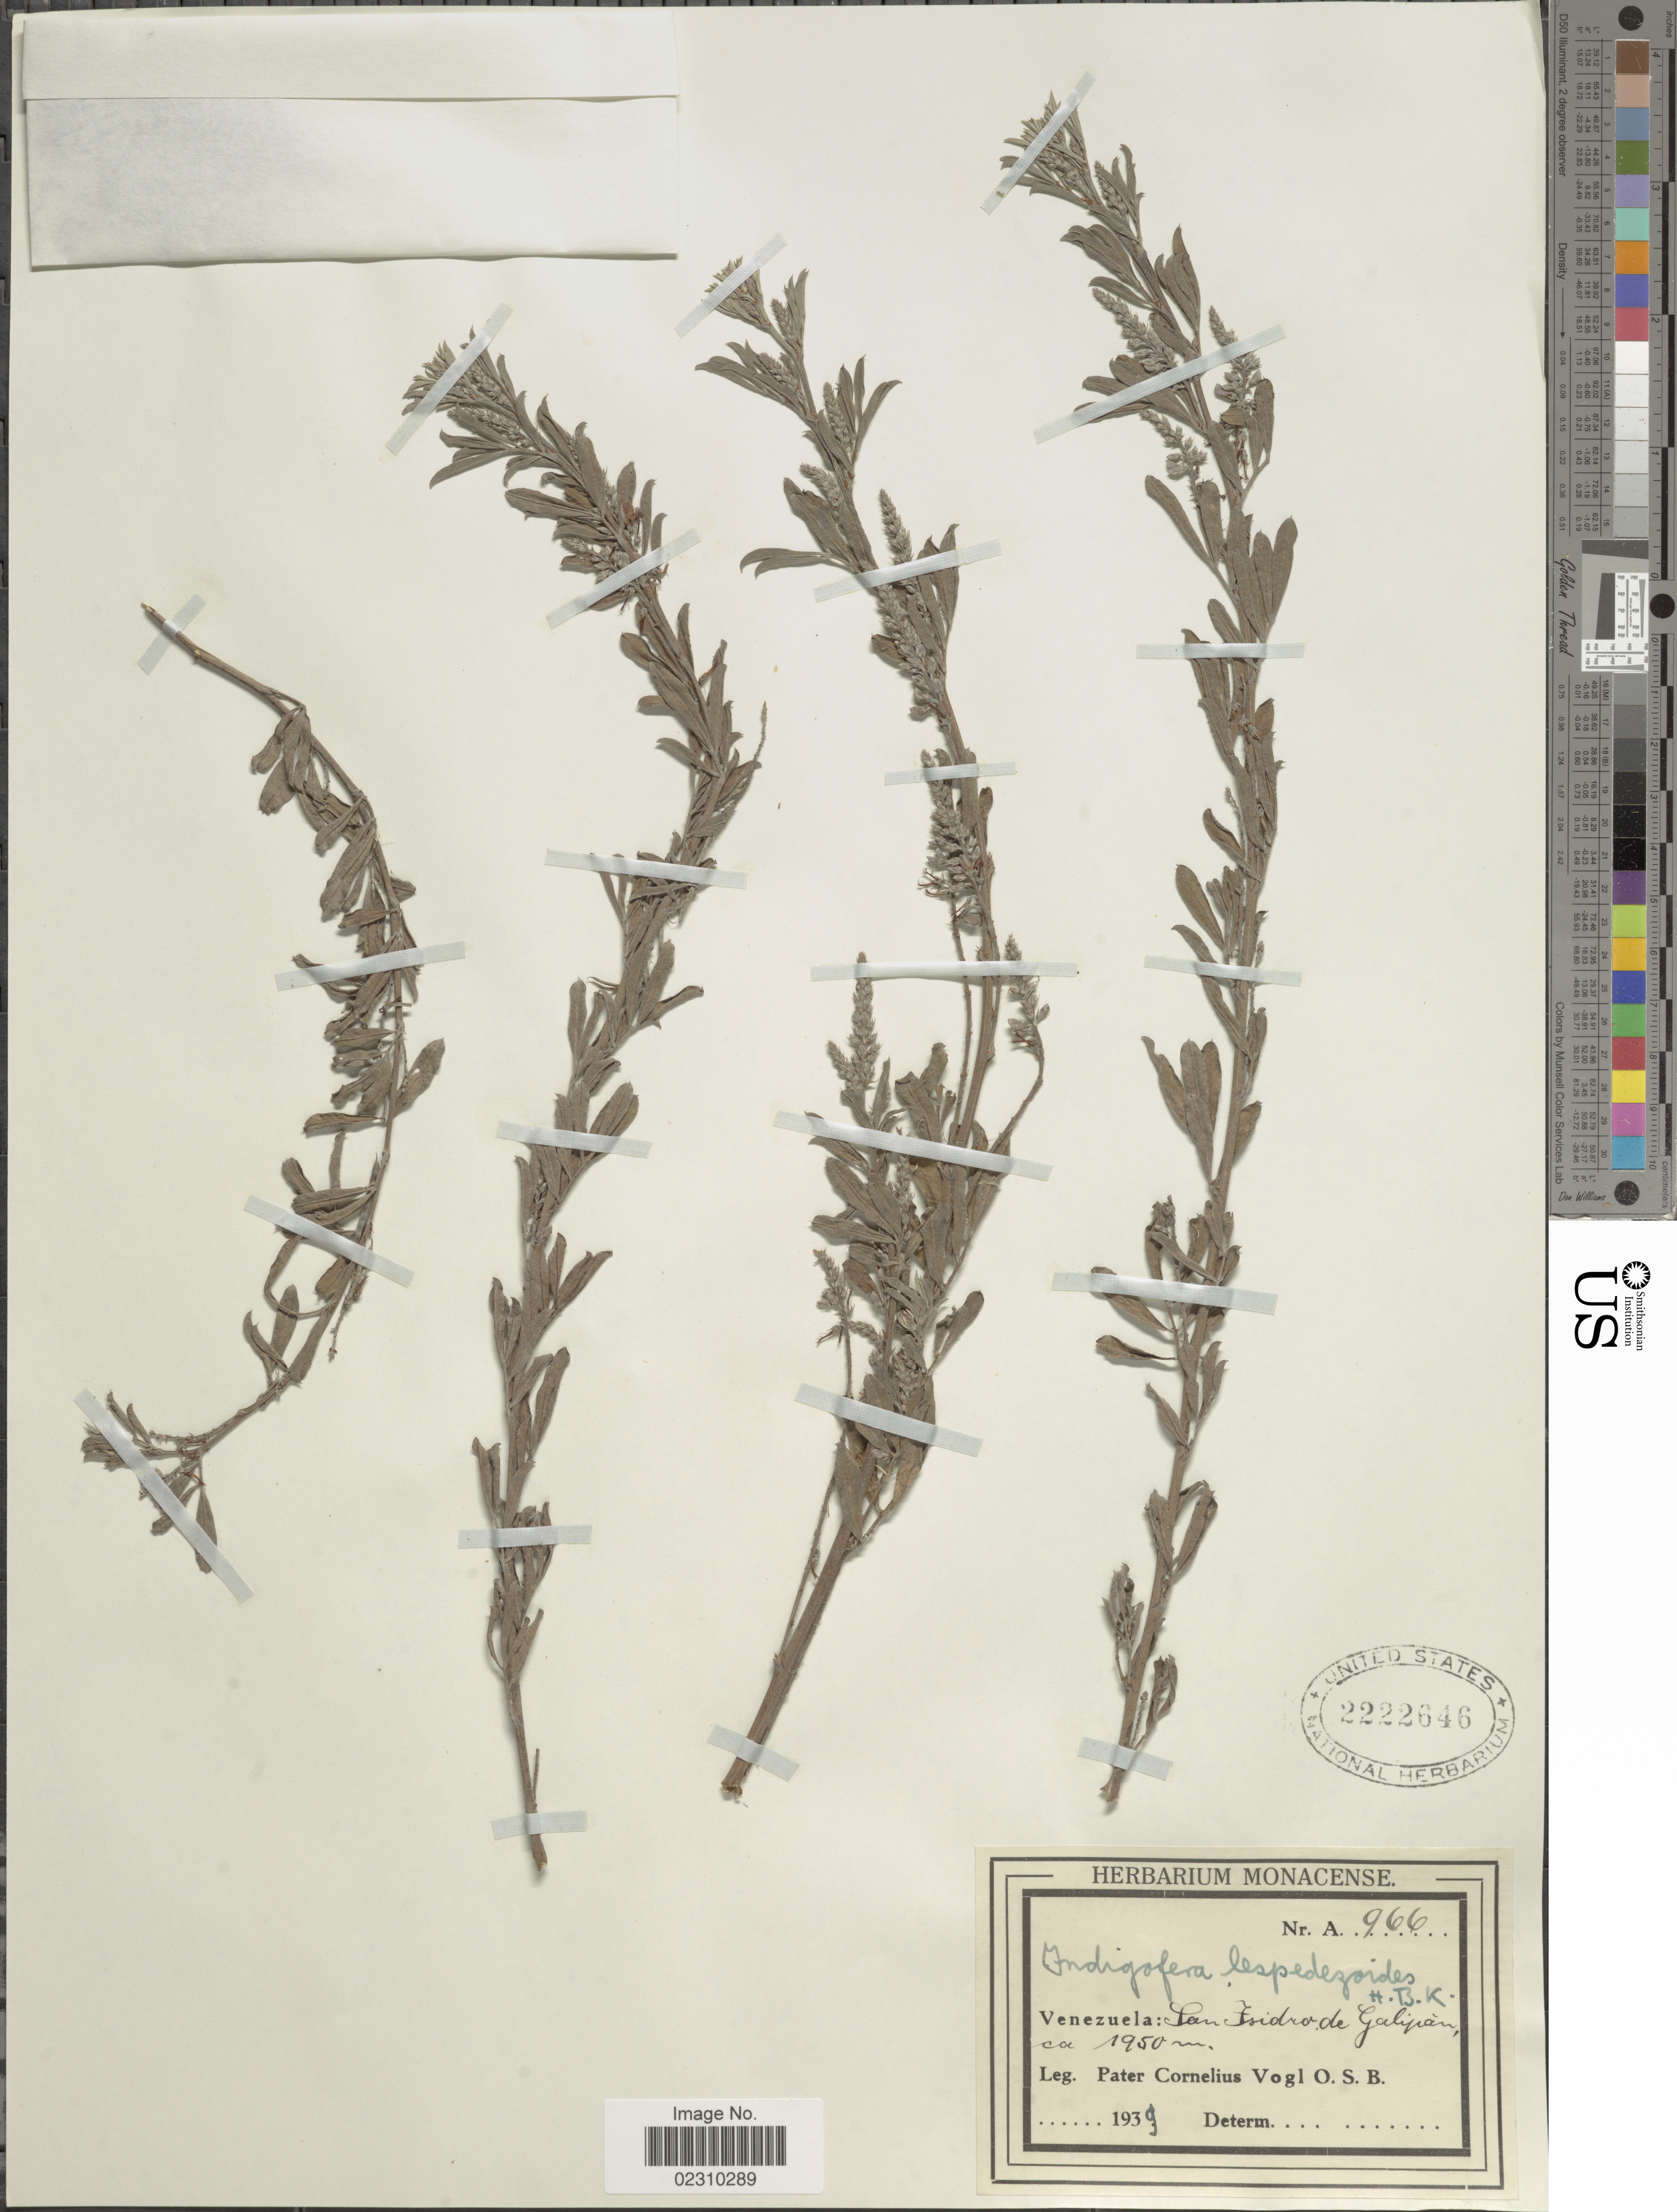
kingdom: Plantae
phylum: Tracheophyta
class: Magnoliopsida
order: Fabales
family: Fabaceae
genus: Indigofera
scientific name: Indigofera lespedezioides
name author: Kunth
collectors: P. C. Vogl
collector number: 966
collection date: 1939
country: Venezuela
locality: Venezuela: San Isidoro de Galipan,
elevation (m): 1950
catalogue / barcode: US 2222646